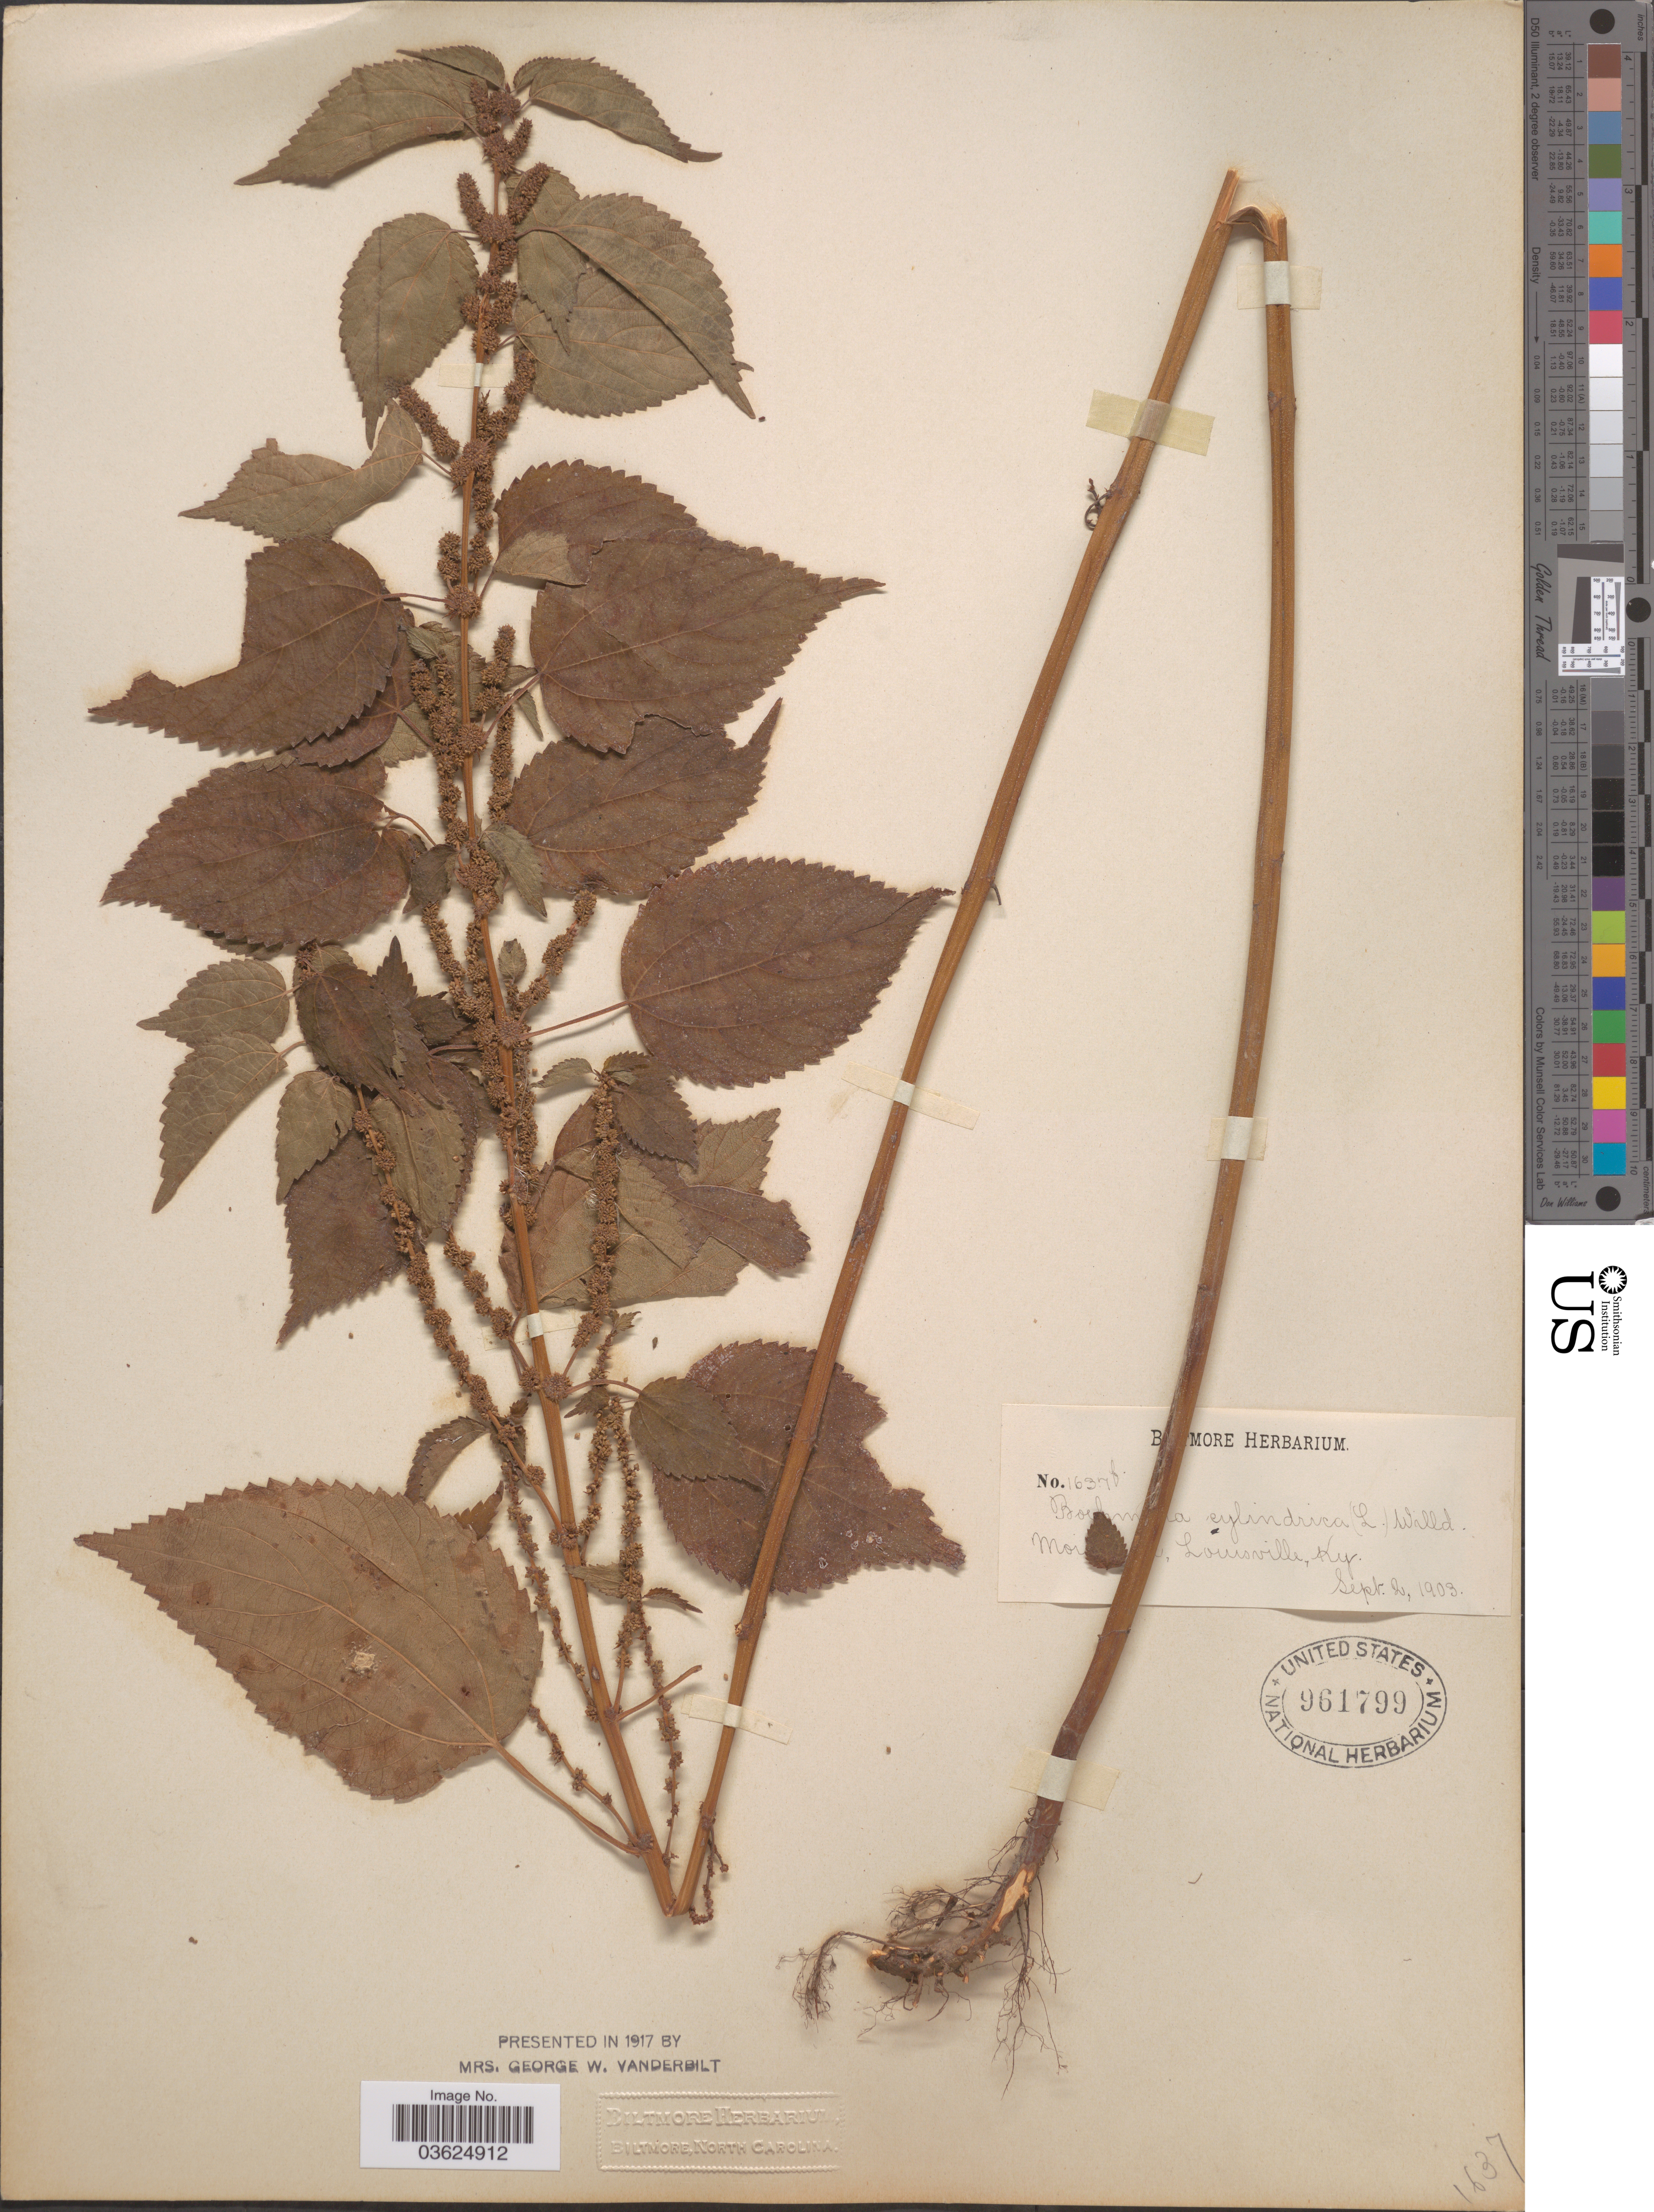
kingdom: Plantae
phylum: Tracheophyta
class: Magnoliopsida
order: Rosales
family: Urticaceae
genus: Boehmeria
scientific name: Boehmeria cylindrica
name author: (L.) Sw.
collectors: ex herb. Biltmore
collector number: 1637f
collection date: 1903-09-02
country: United States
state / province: Kentucky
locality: Louisville.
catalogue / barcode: US 961799